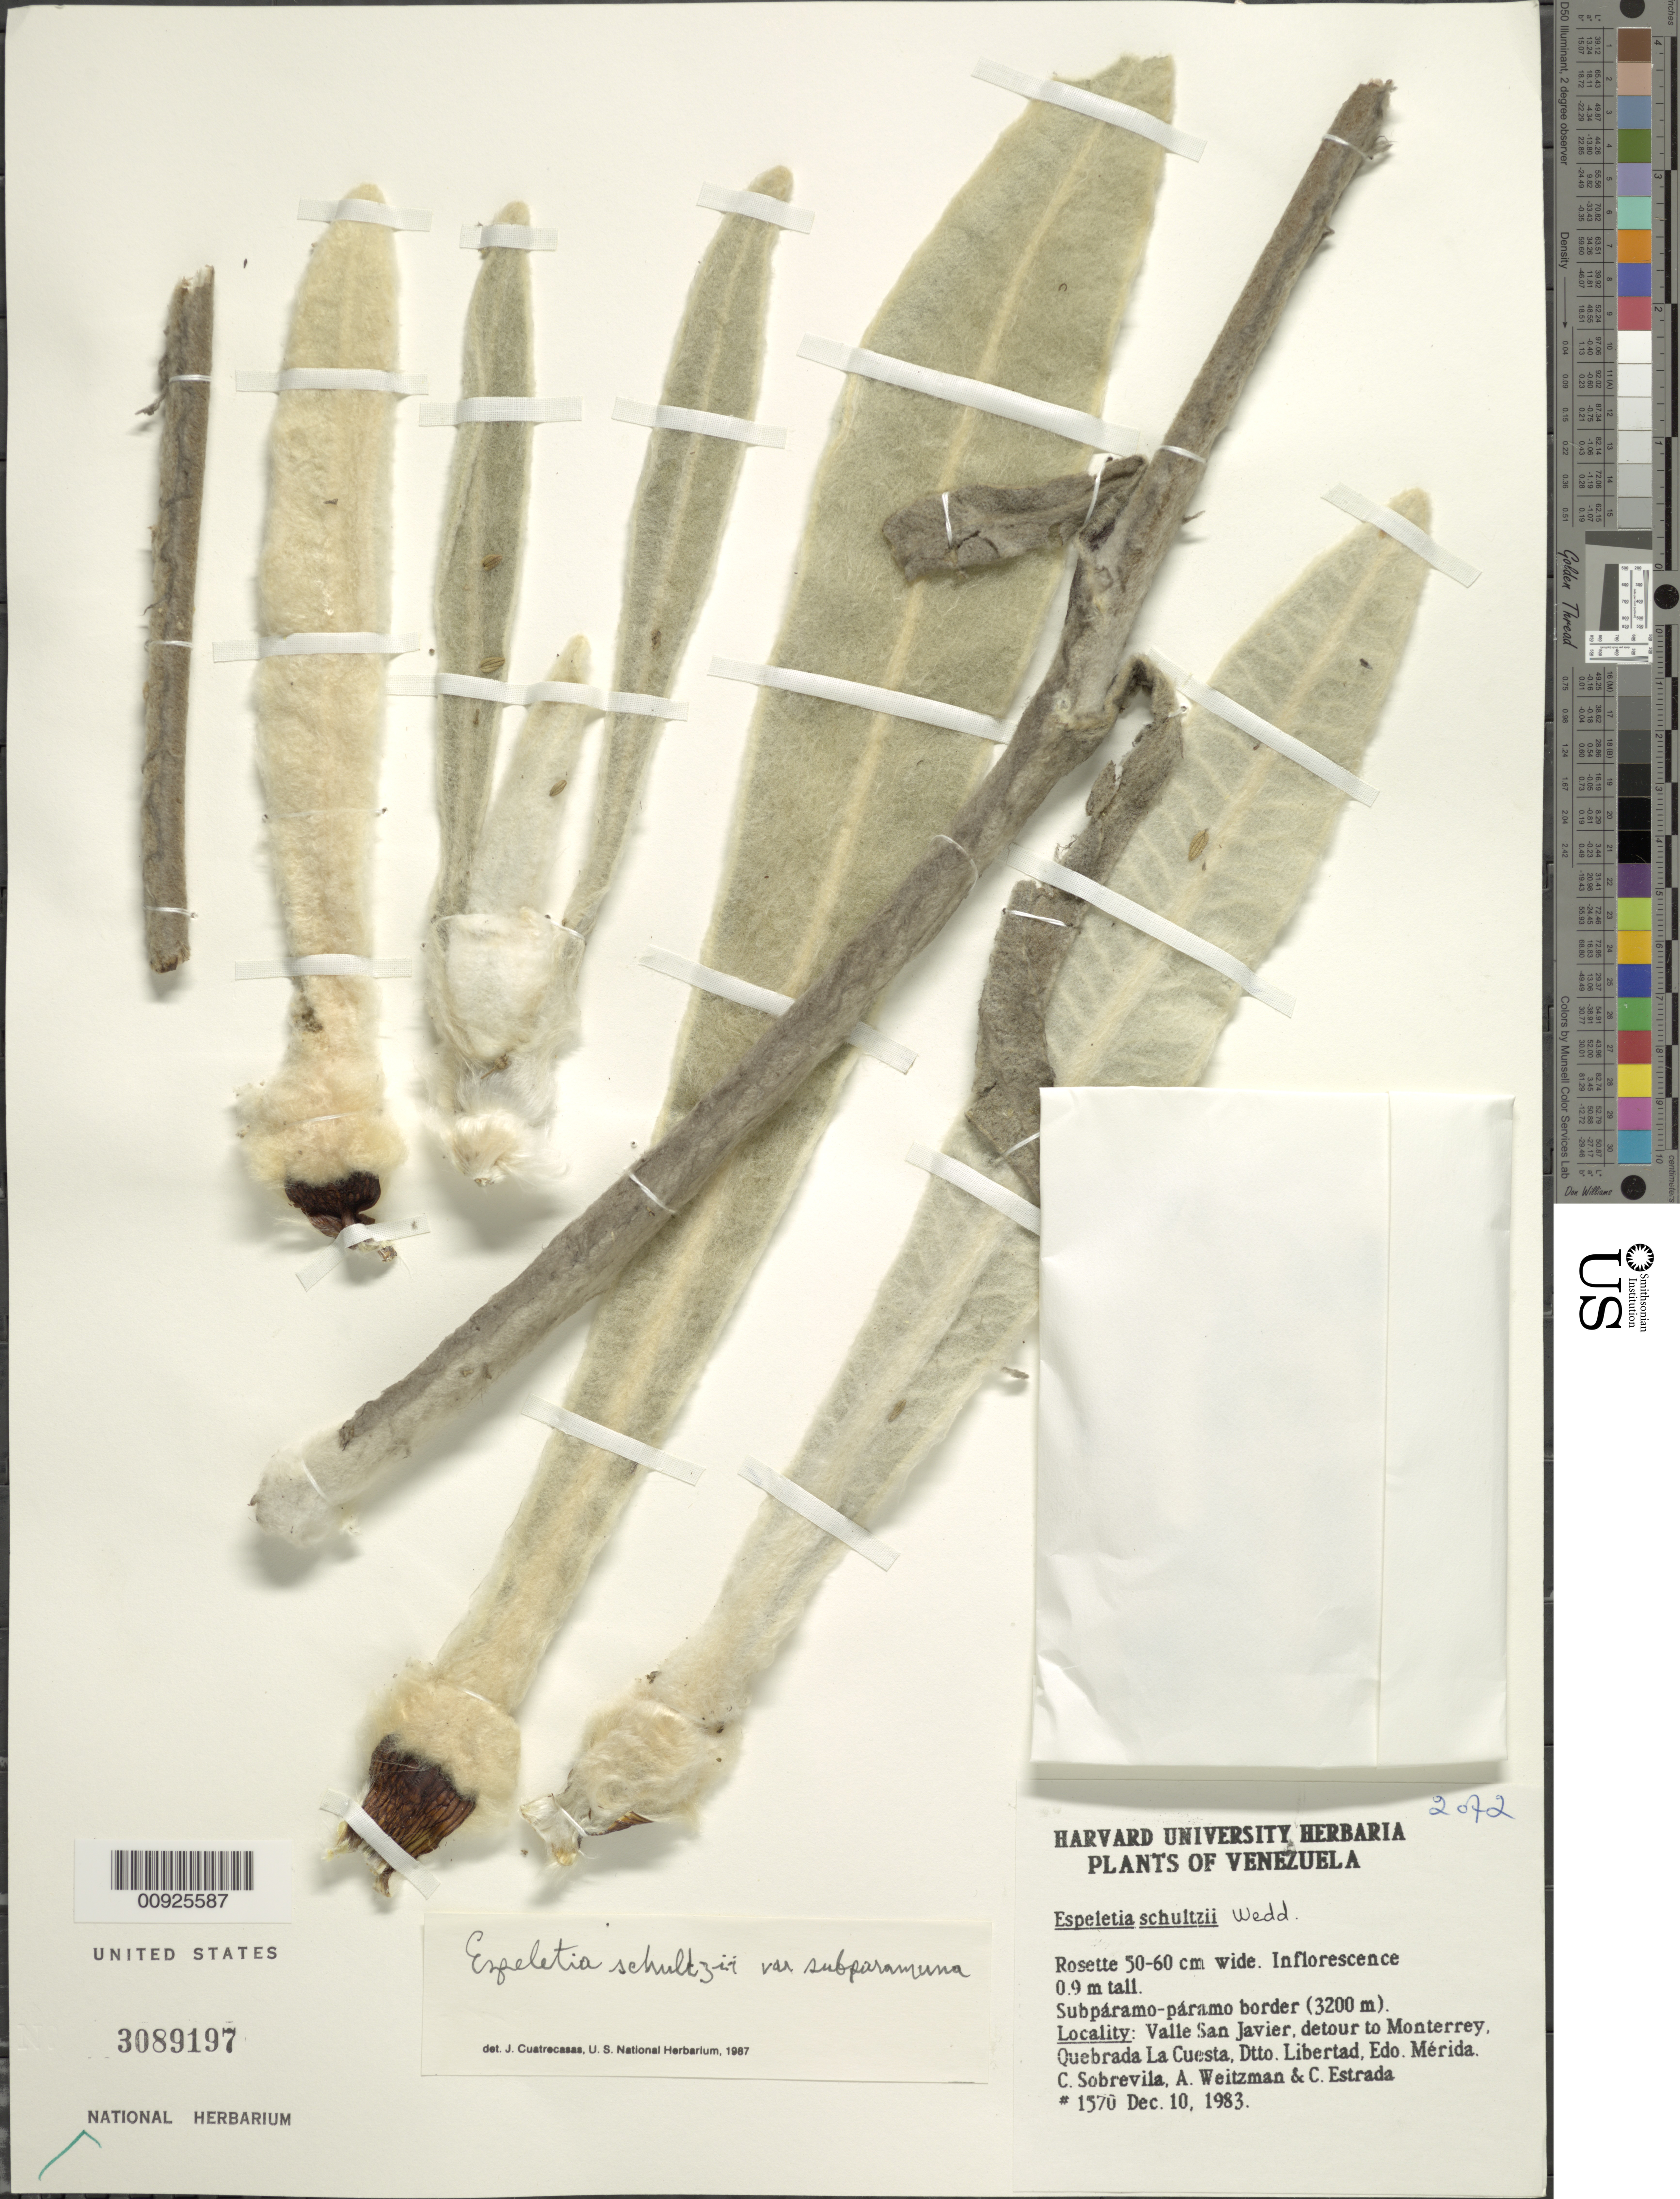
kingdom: Plantae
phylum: Tracheophyta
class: Magnoliopsida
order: Asterales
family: Asteraceae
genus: Espeletia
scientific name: Espeletia schultzii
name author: Wedd.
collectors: C. Sobrevila, A. Weitzman & C. Estrada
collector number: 1570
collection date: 1983-12-10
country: Venezuela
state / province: Mérida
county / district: Libertador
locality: Valle San Javier, detour to Monterrey, Quebrada La Cuesta.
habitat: Subpáramo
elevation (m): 3200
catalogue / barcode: US 3089197